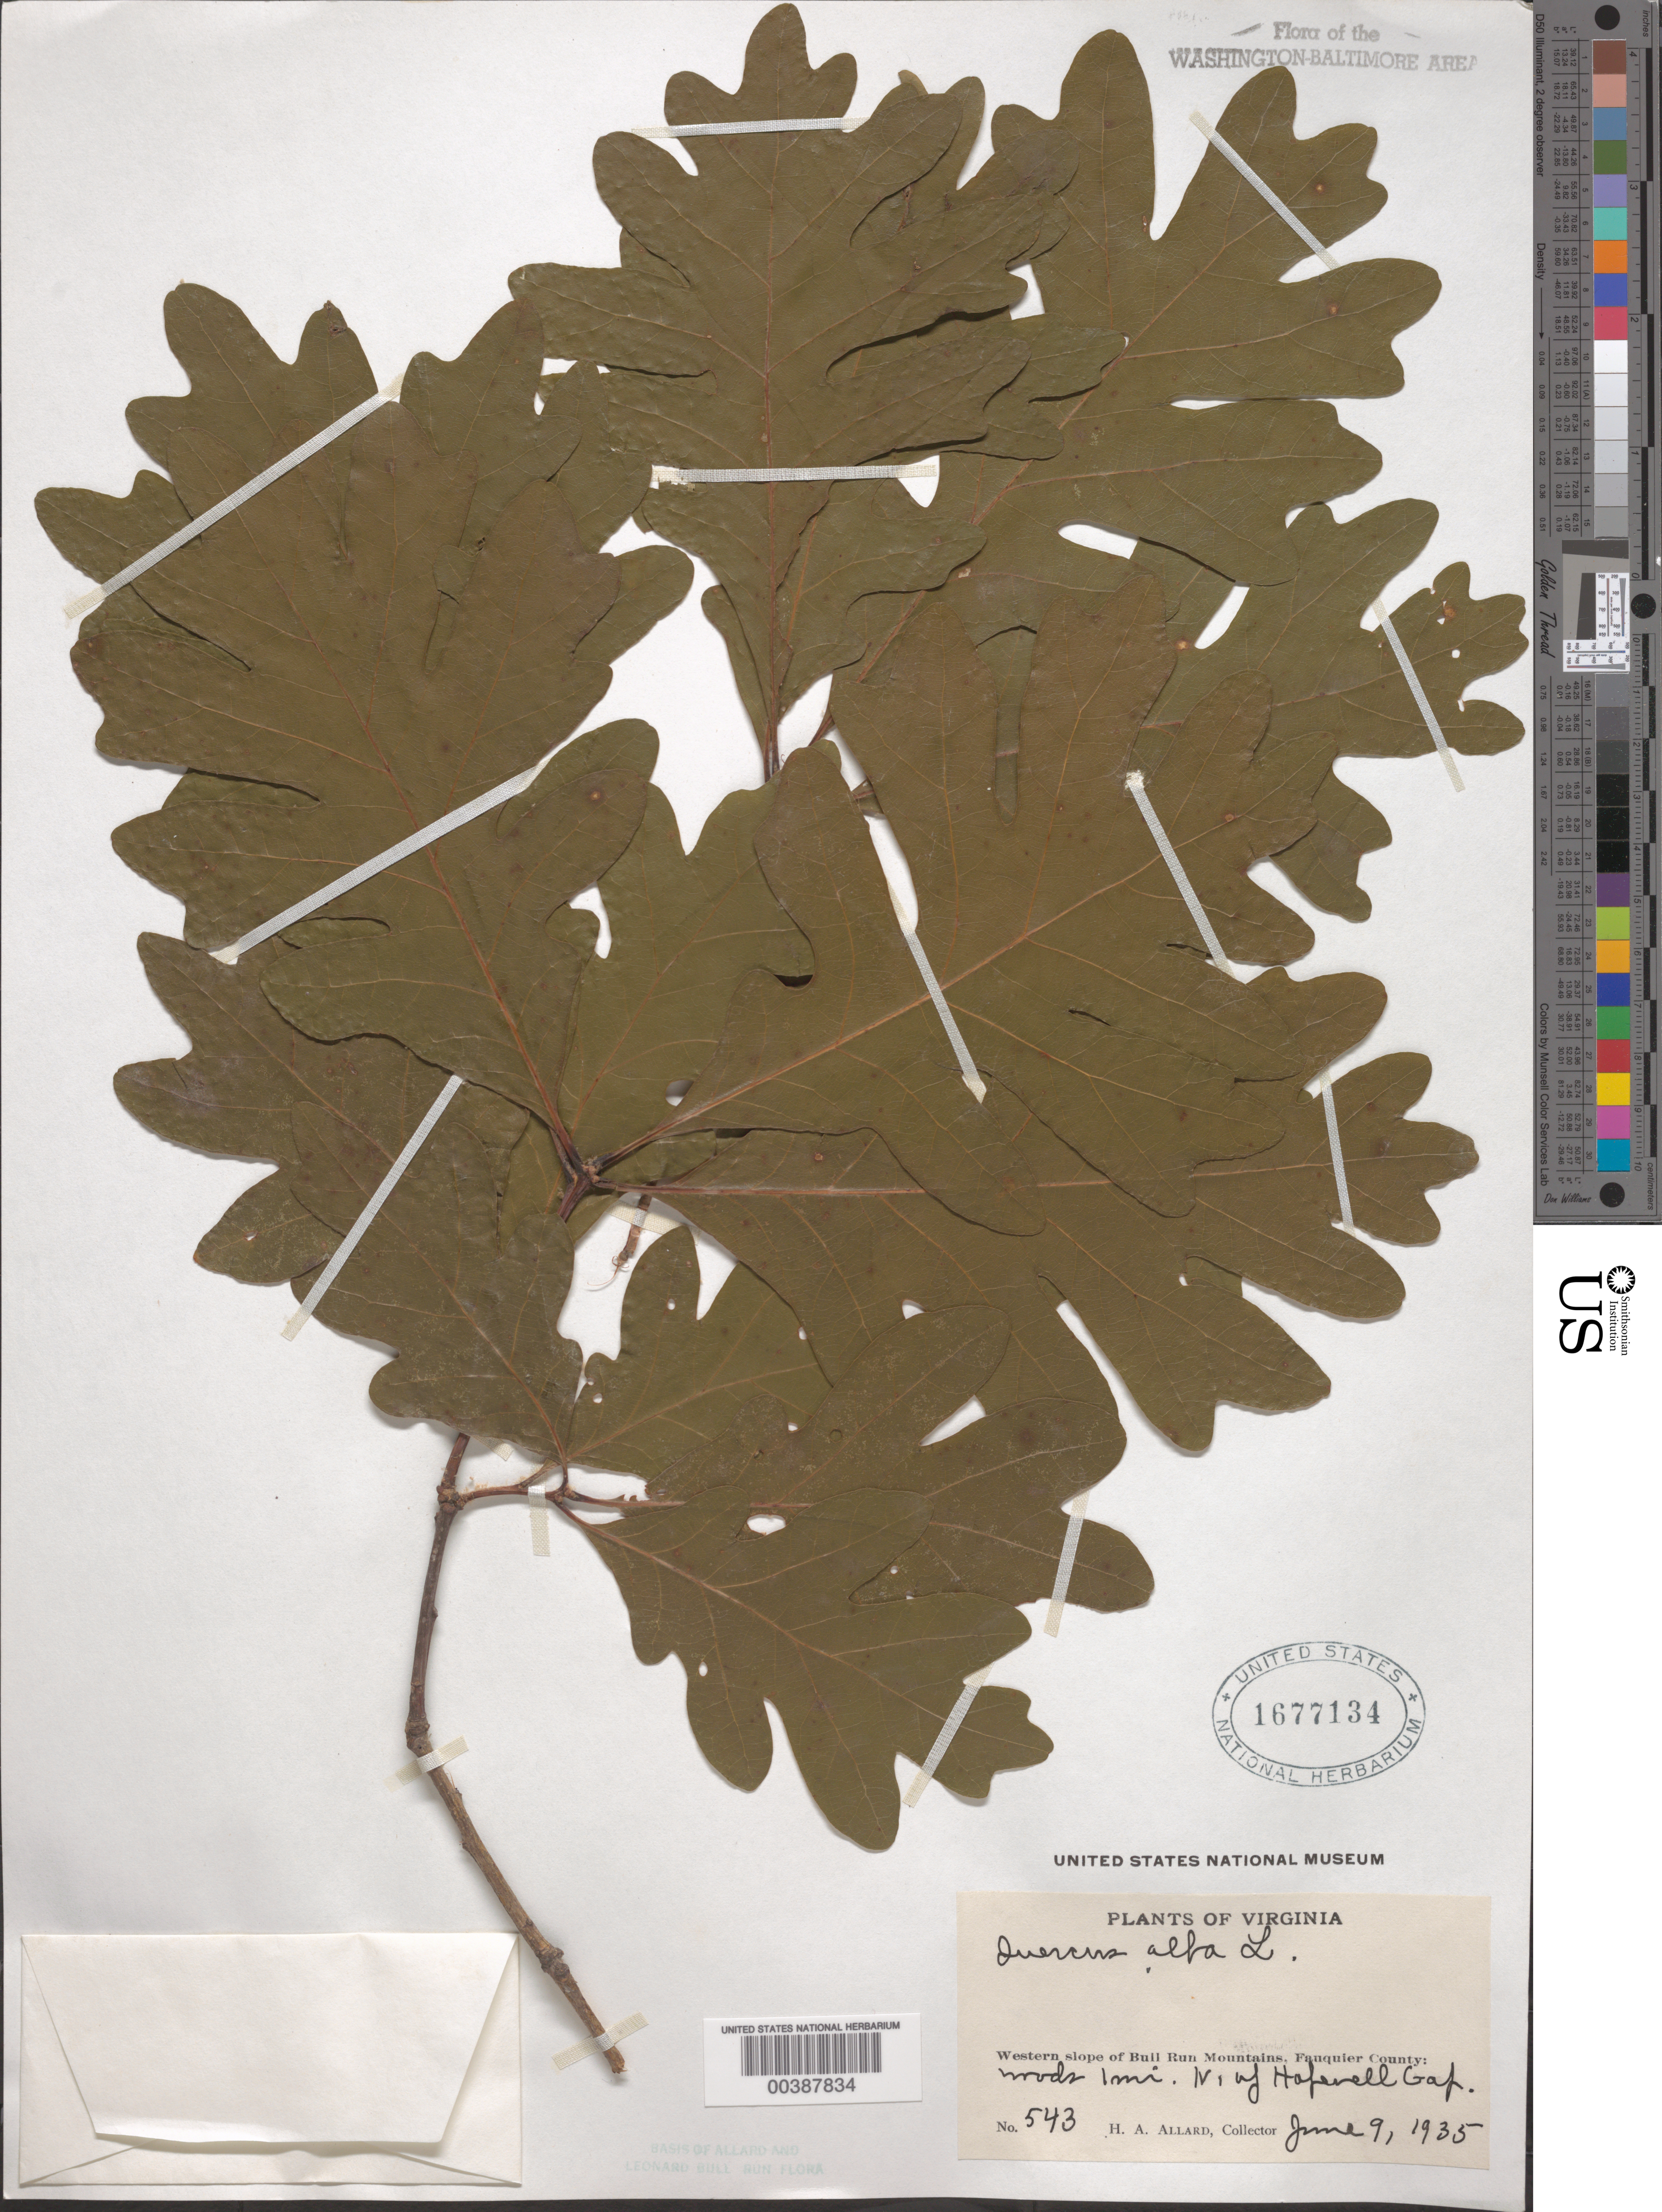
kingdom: Plantae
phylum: Tracheophyta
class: Magnoliopsida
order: Fagales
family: Fagaceae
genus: Quercus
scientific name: Quercus alba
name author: L.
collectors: H. A. Allard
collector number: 543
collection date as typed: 09 Jun 1935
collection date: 1935-06-09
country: United States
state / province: Virginia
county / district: Fauquier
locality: North of Hopewell Gap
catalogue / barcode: US 1677134